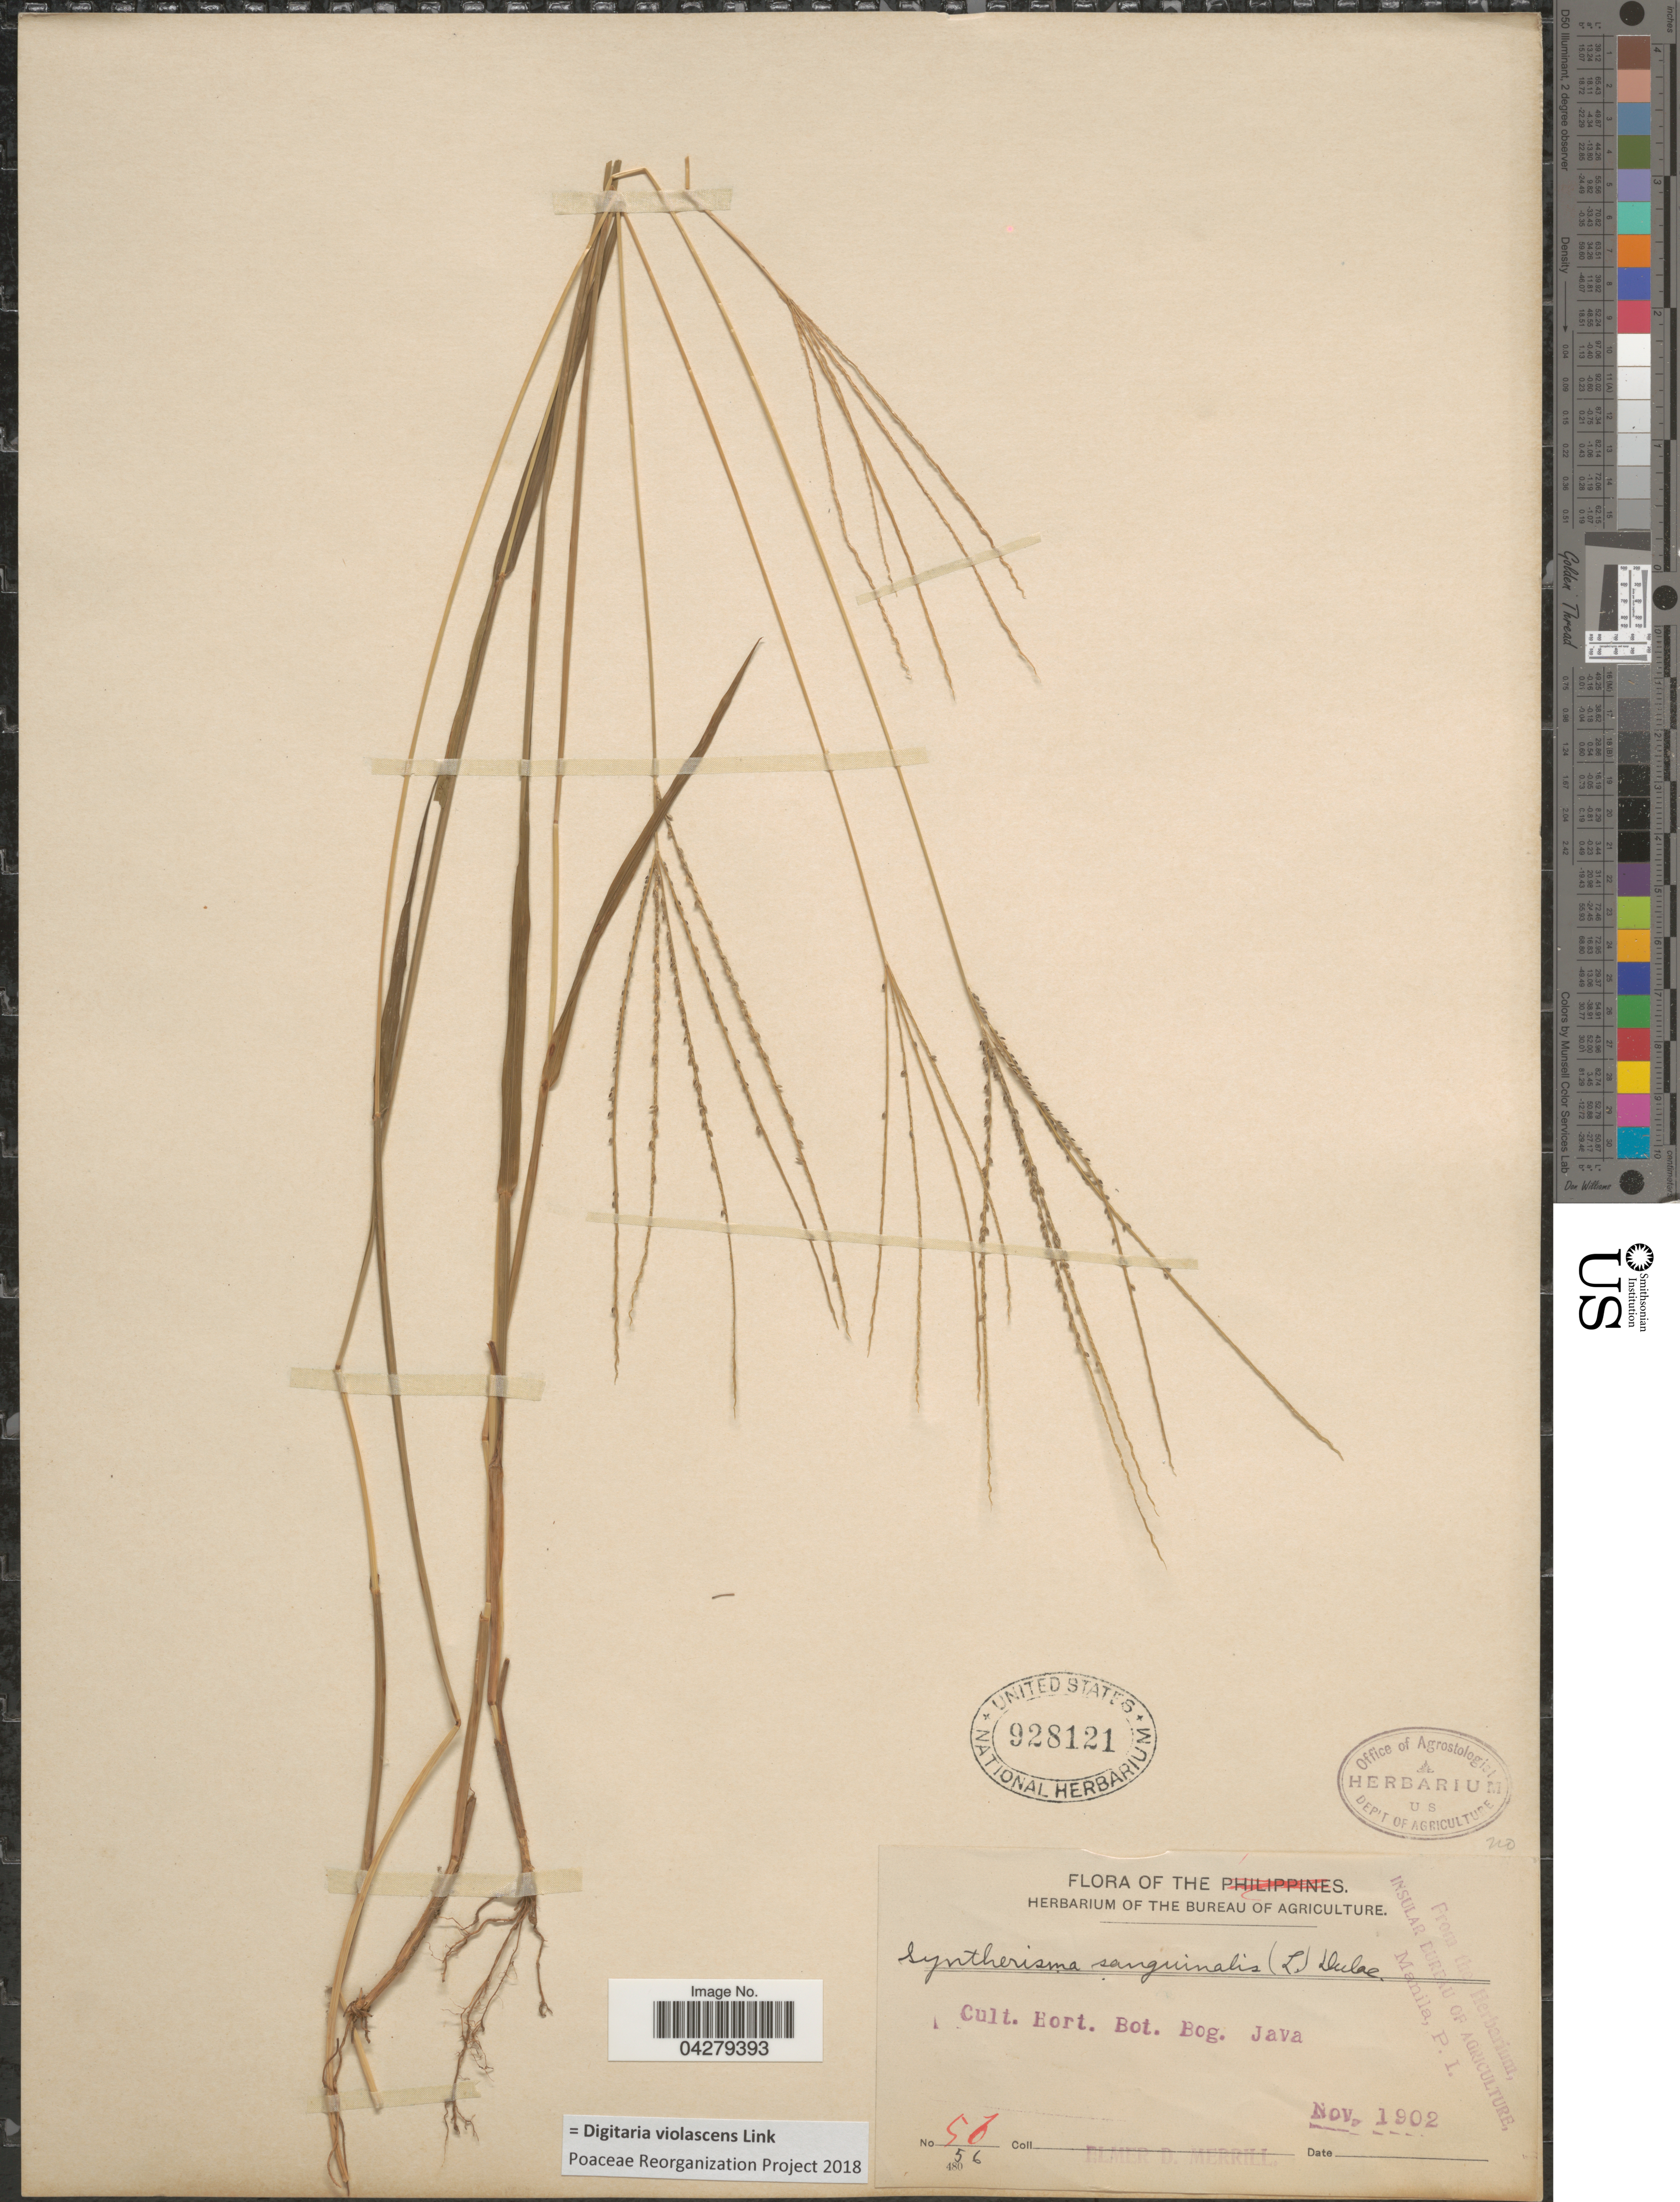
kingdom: Plantae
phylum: Tracheophyta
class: Liliopsida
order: Poales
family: Poaceae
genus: Digitaria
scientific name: Digitaria violascens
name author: Link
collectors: E. D. Merrill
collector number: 56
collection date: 1902-11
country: Indonesia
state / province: Java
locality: Hort. Bot. Bog.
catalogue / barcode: US 928121